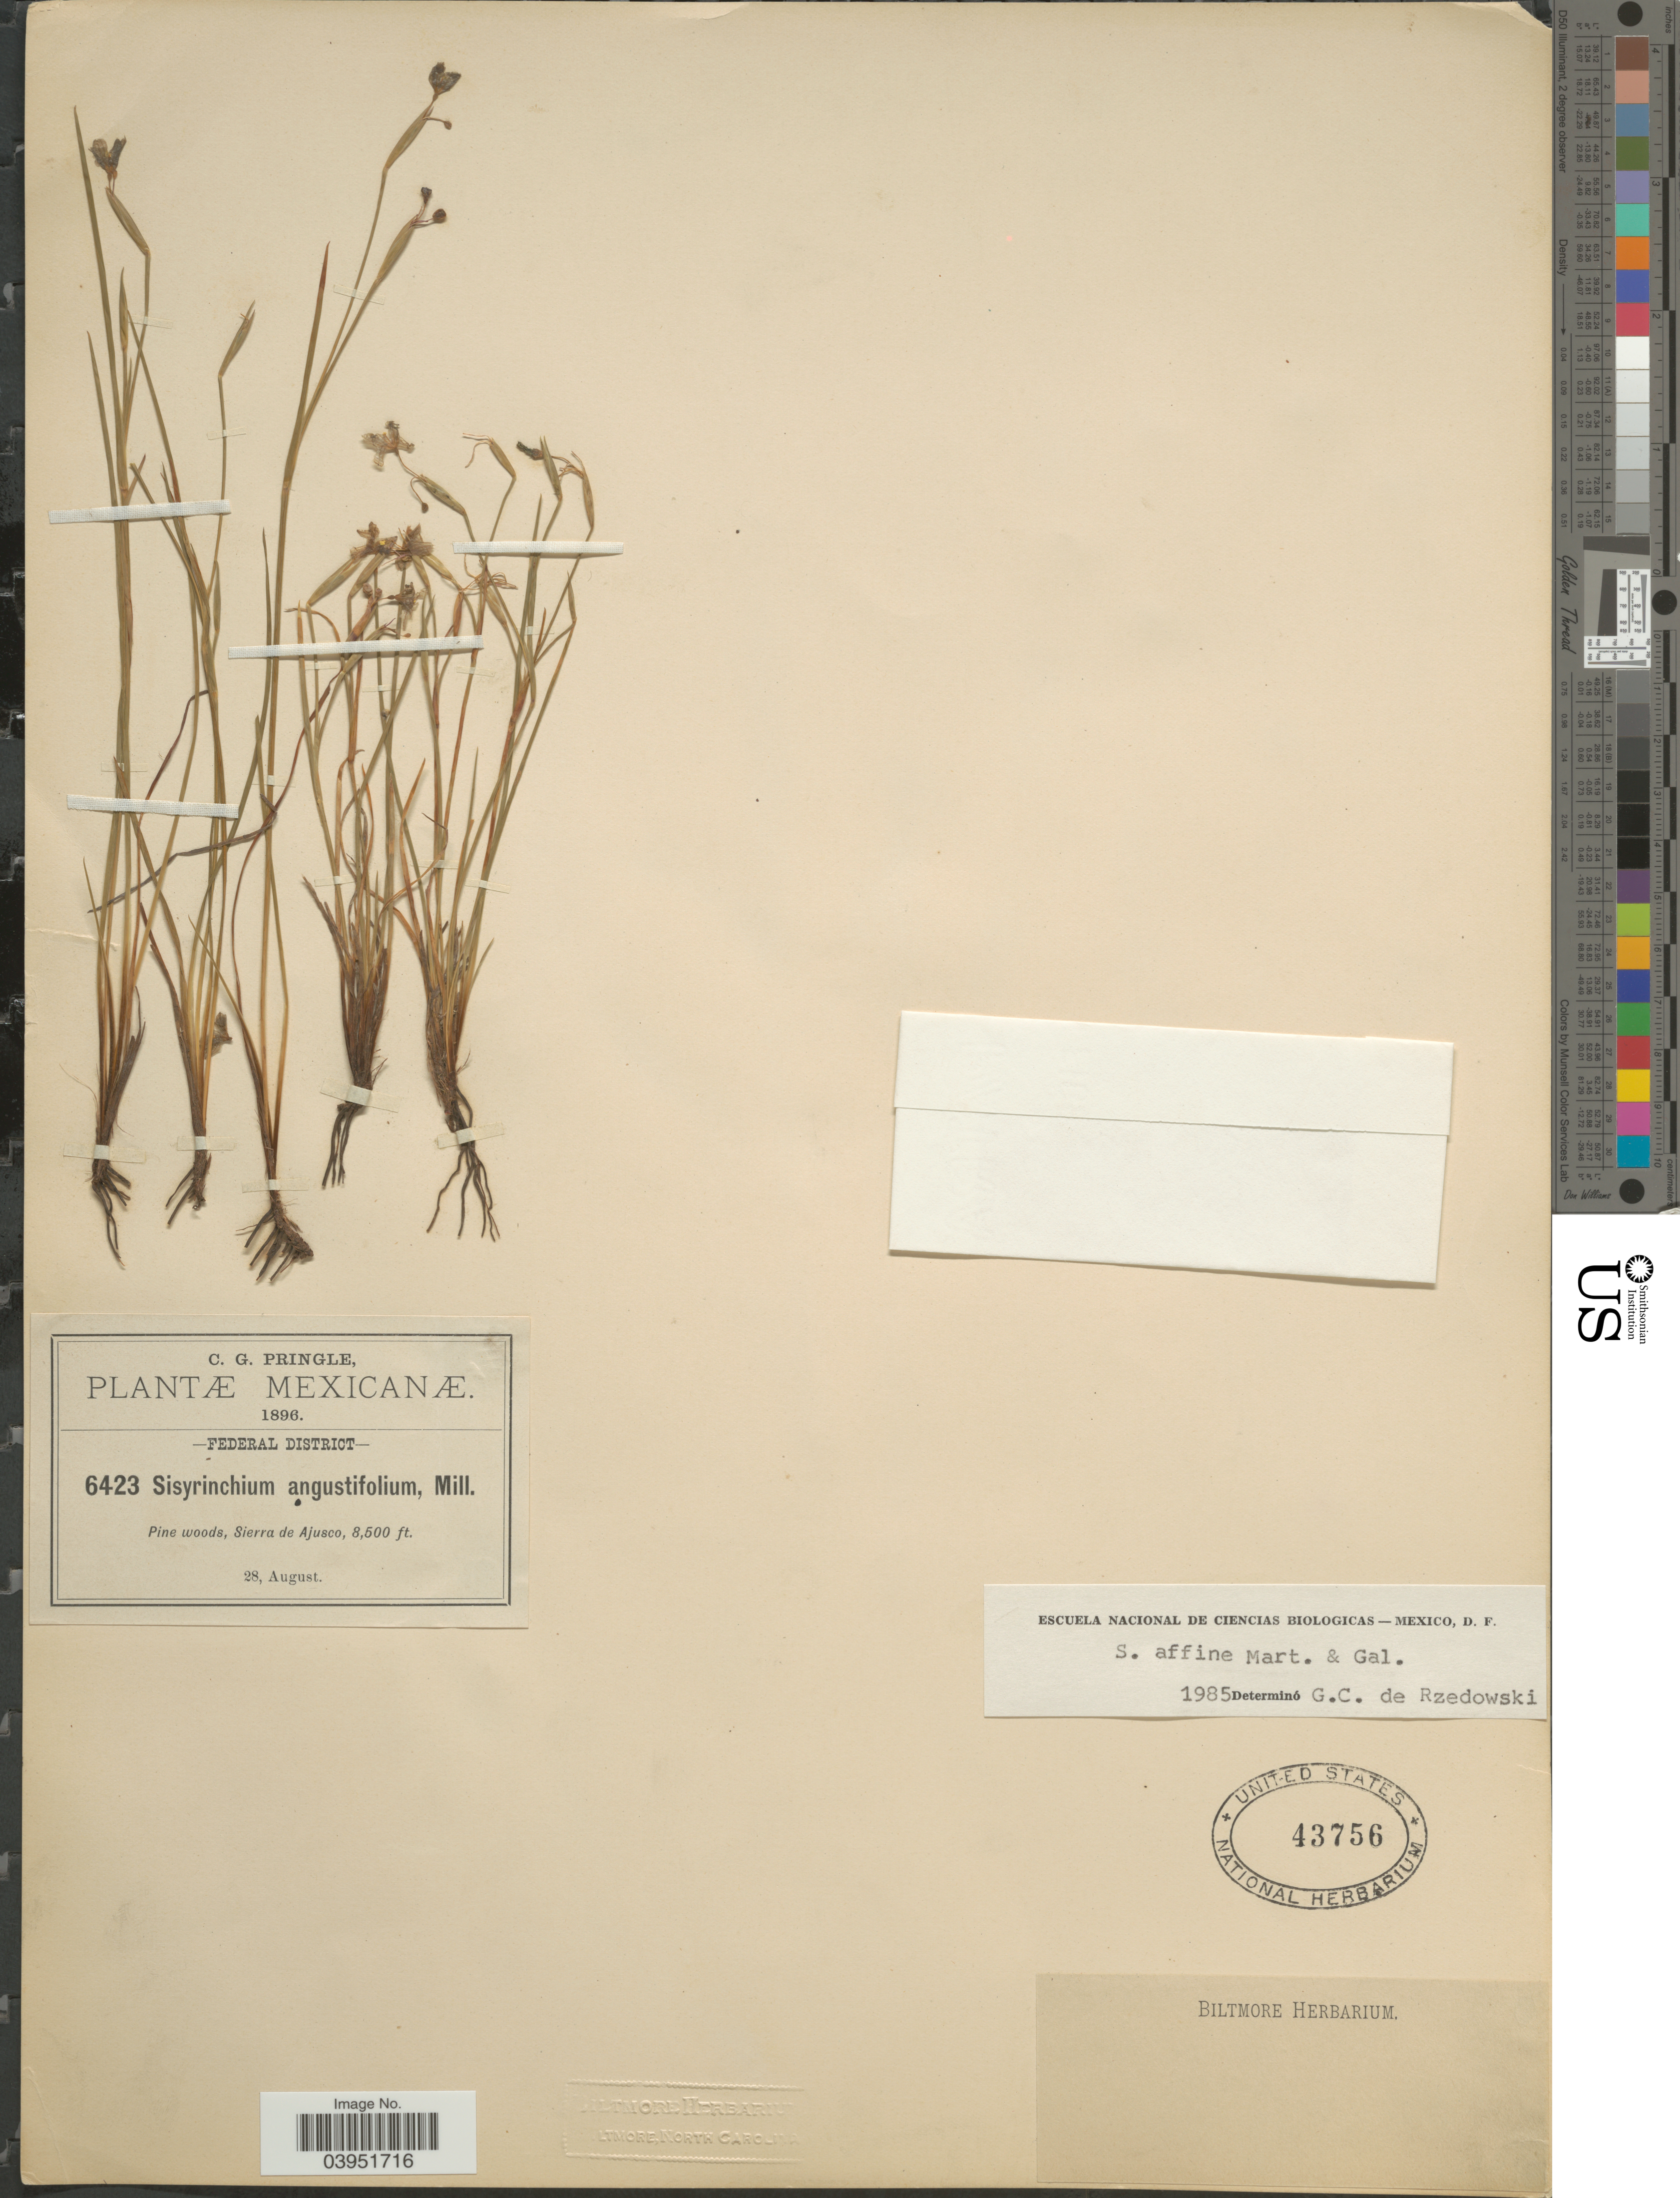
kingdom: Plantae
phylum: Tracheophyta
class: Liliopsida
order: Asparagales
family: Iridaceae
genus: Sisyrinchium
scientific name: Sisyrinchium affine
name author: M. Martens & Galeotti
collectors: C. G. Pringle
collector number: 6423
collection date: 1896-08-28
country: Mexico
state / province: Distrito Federal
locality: Federal District. Sierra de Ajusco.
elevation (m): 2591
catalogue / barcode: US 43756